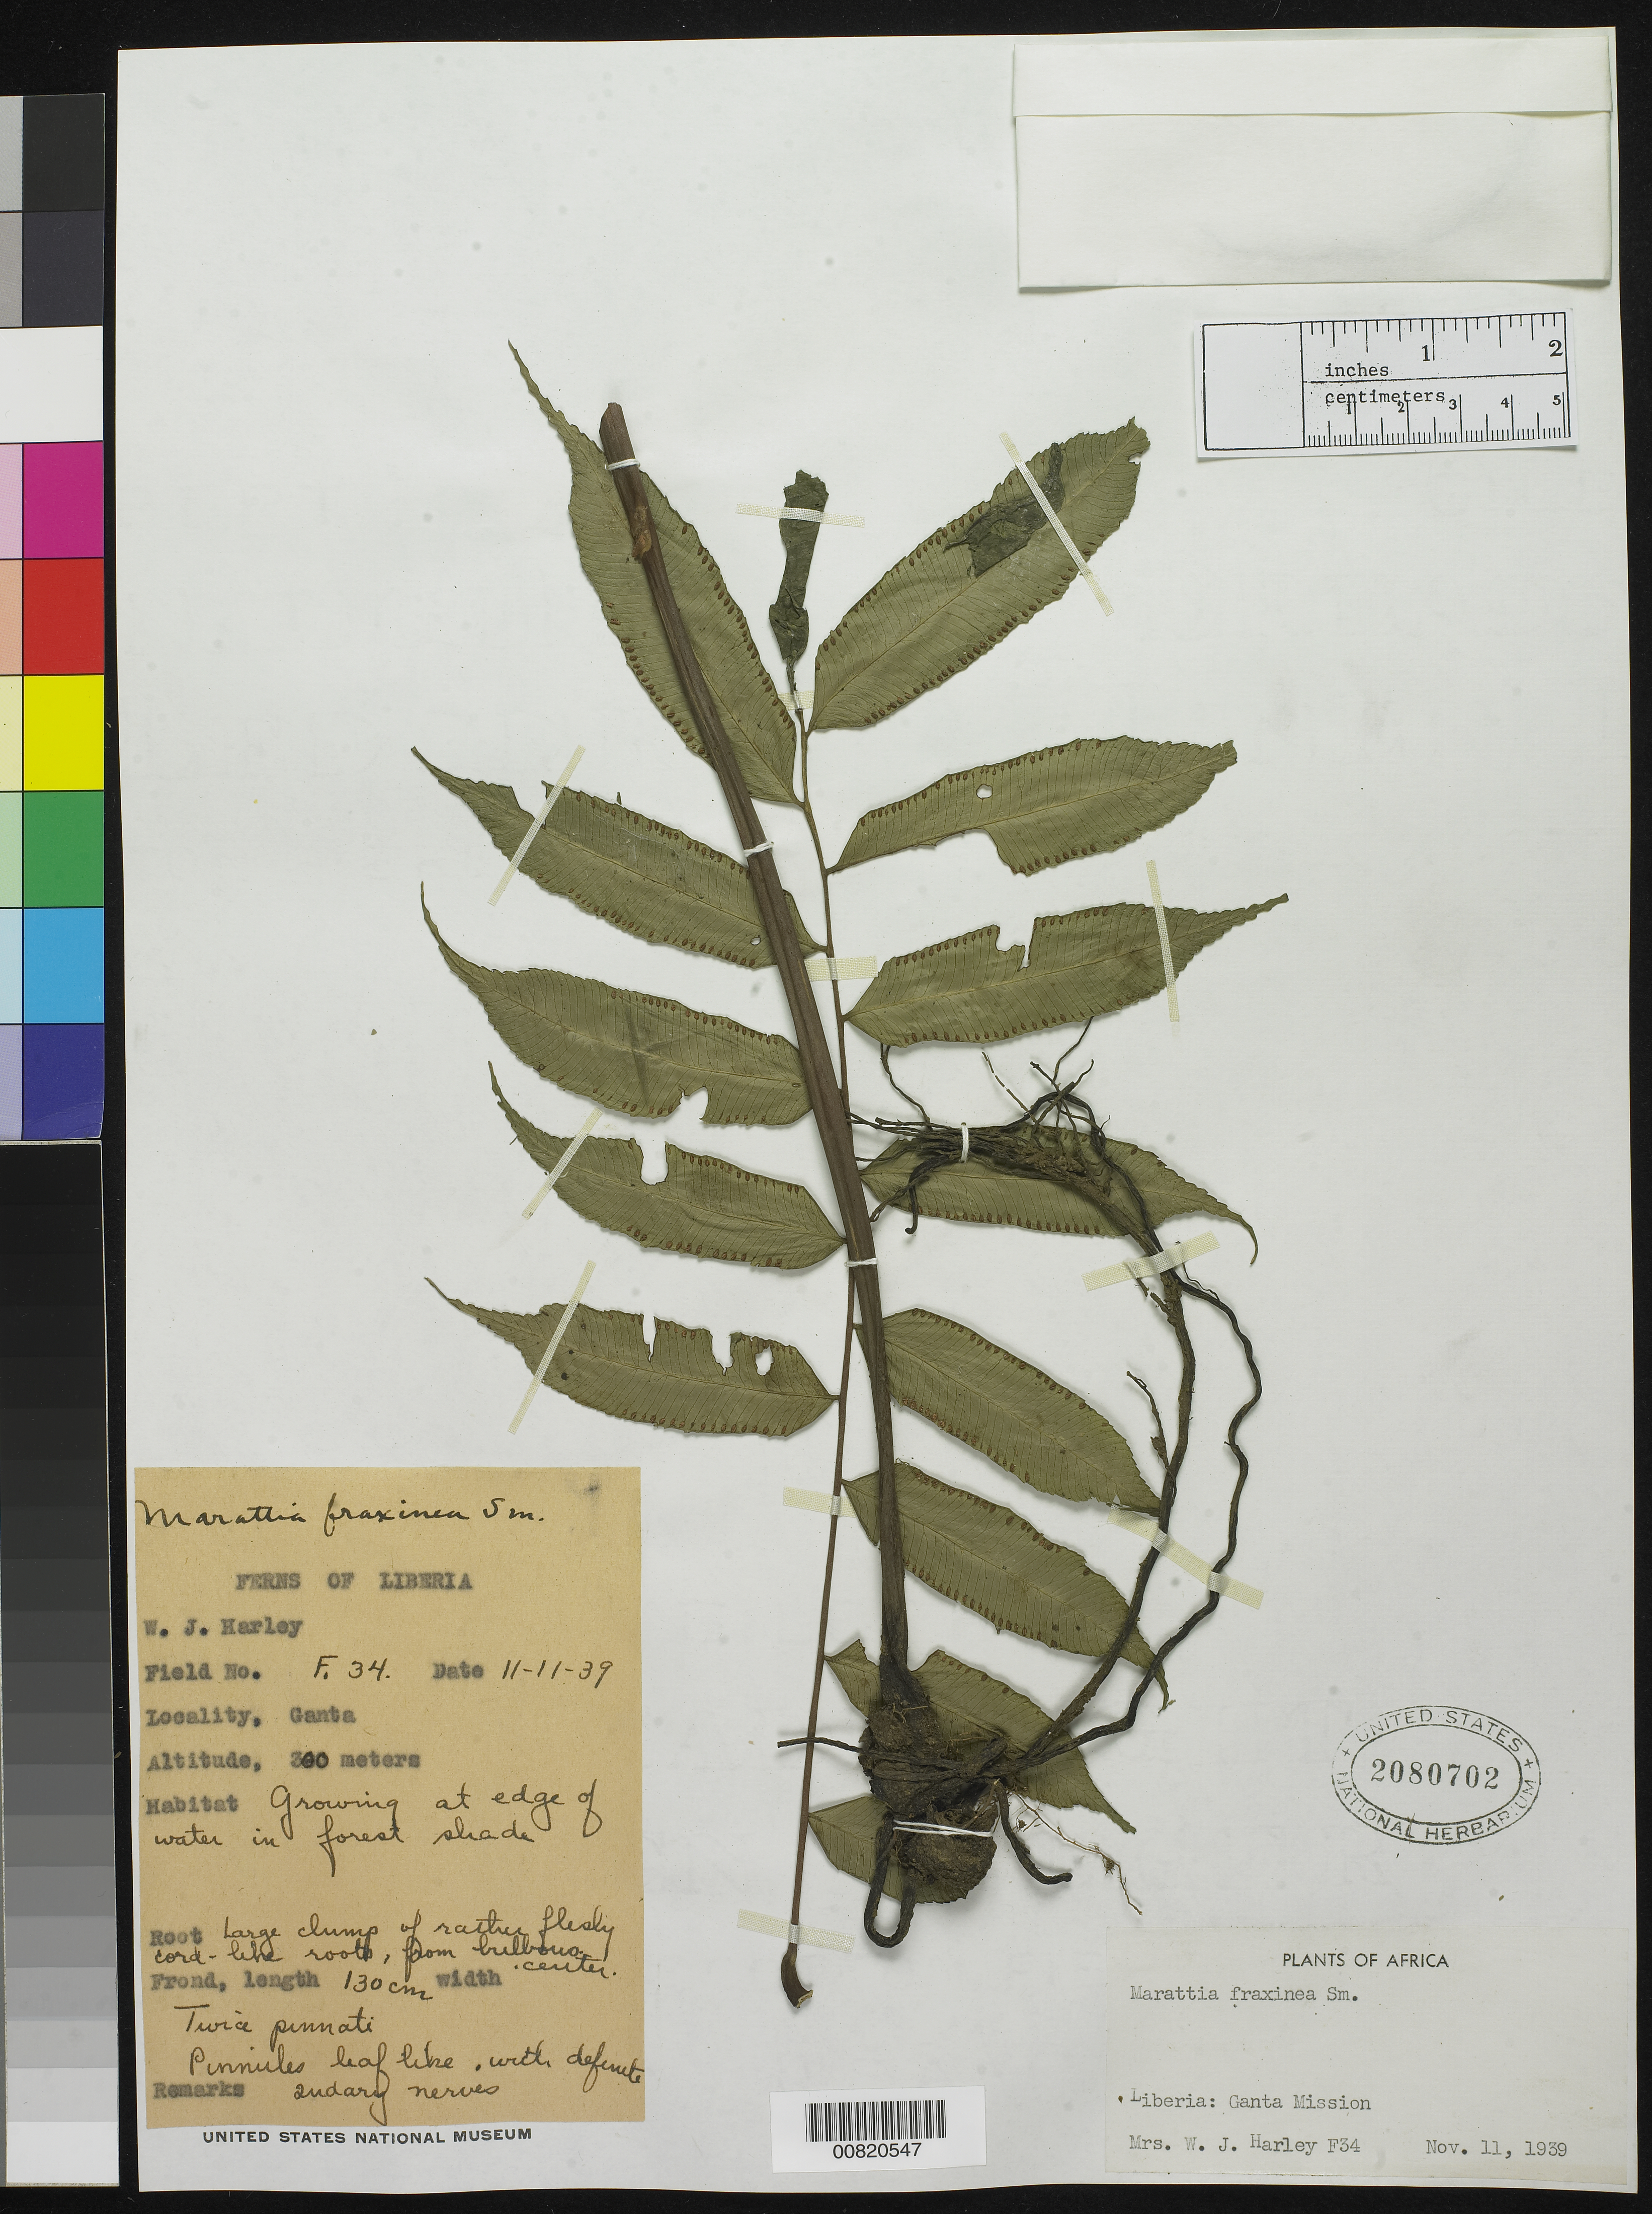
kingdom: Plantae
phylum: Tracheophyta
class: Polypodiopsida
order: Marattiales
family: Marattiaceae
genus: Ptisana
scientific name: Ptisana fraxinea var. fraxinea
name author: (Sm.) Murdock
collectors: Harley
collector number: F 34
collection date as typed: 11 Nov 1939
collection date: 1939-11-11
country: Liberia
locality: Ganta Mission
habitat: Forest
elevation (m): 300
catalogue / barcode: US 2080702